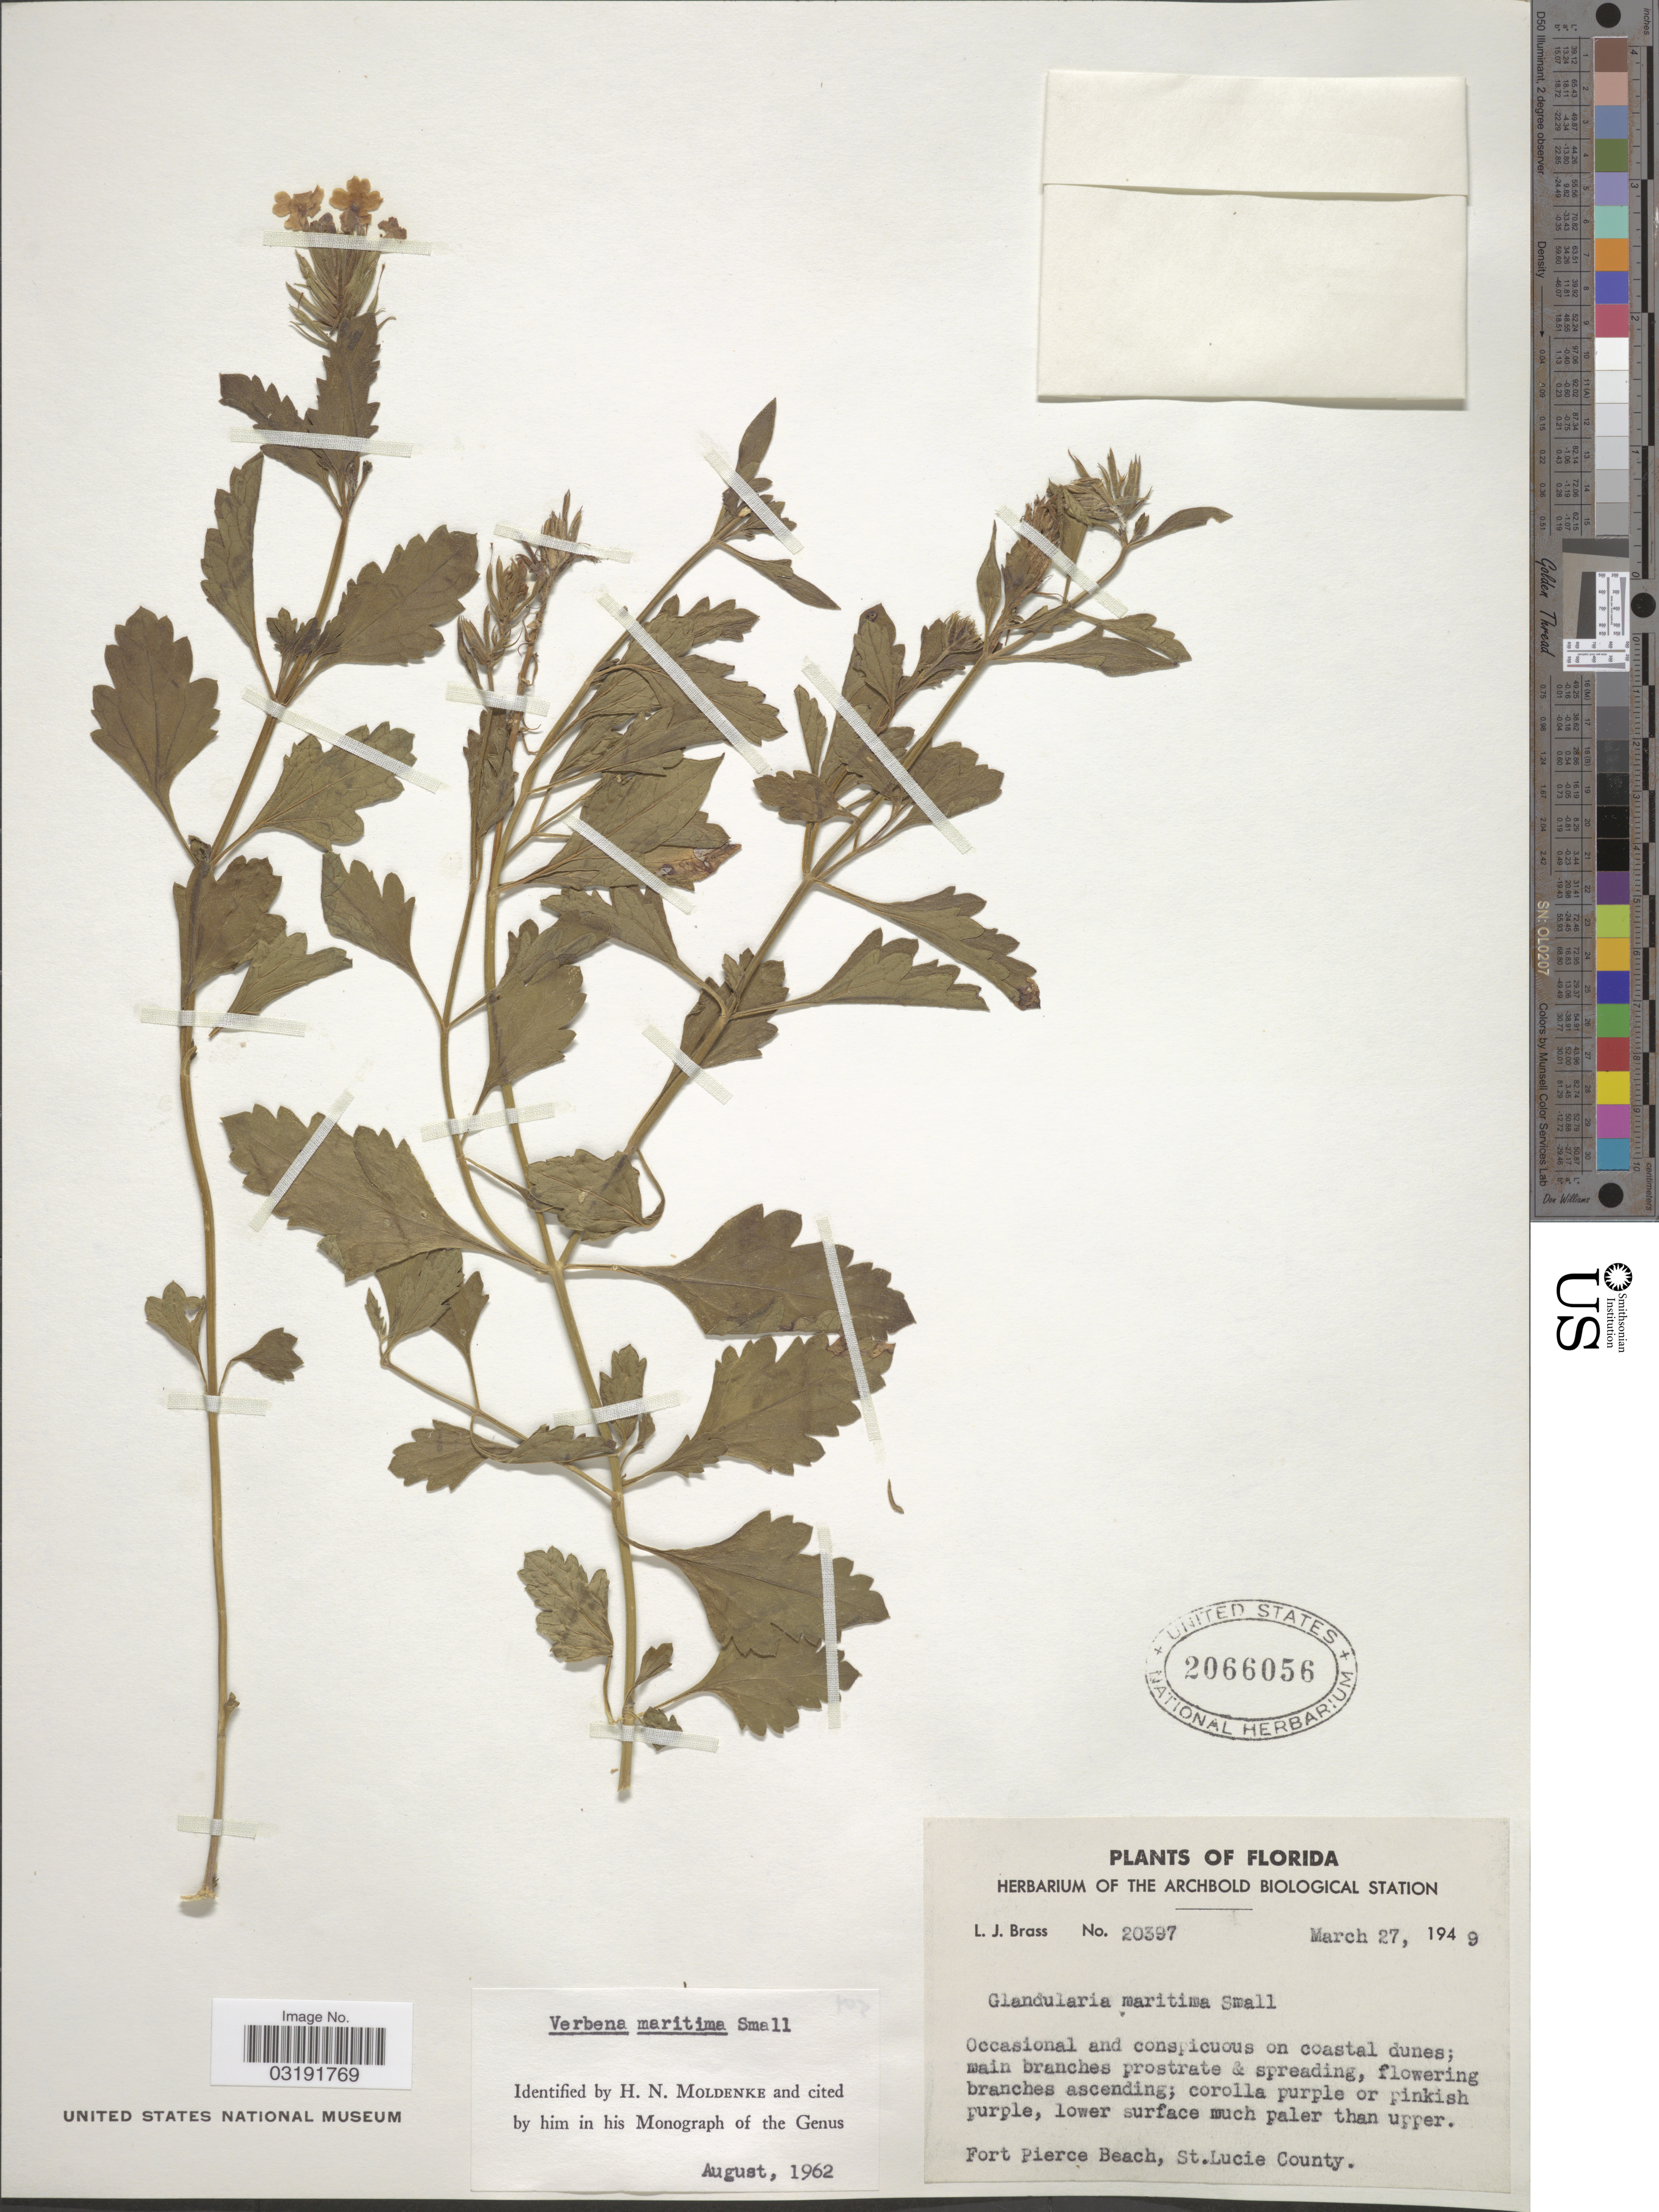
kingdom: Plantae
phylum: Tracheophyta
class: Magnoliopsida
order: Lamiales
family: Verbenaceae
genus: Verbena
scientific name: Verbena maritima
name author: Small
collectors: L. J. Brass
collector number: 20397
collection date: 1949-03-27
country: United States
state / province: Florida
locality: Fort Pierce Beach, St. Lucie County.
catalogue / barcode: US 2066056